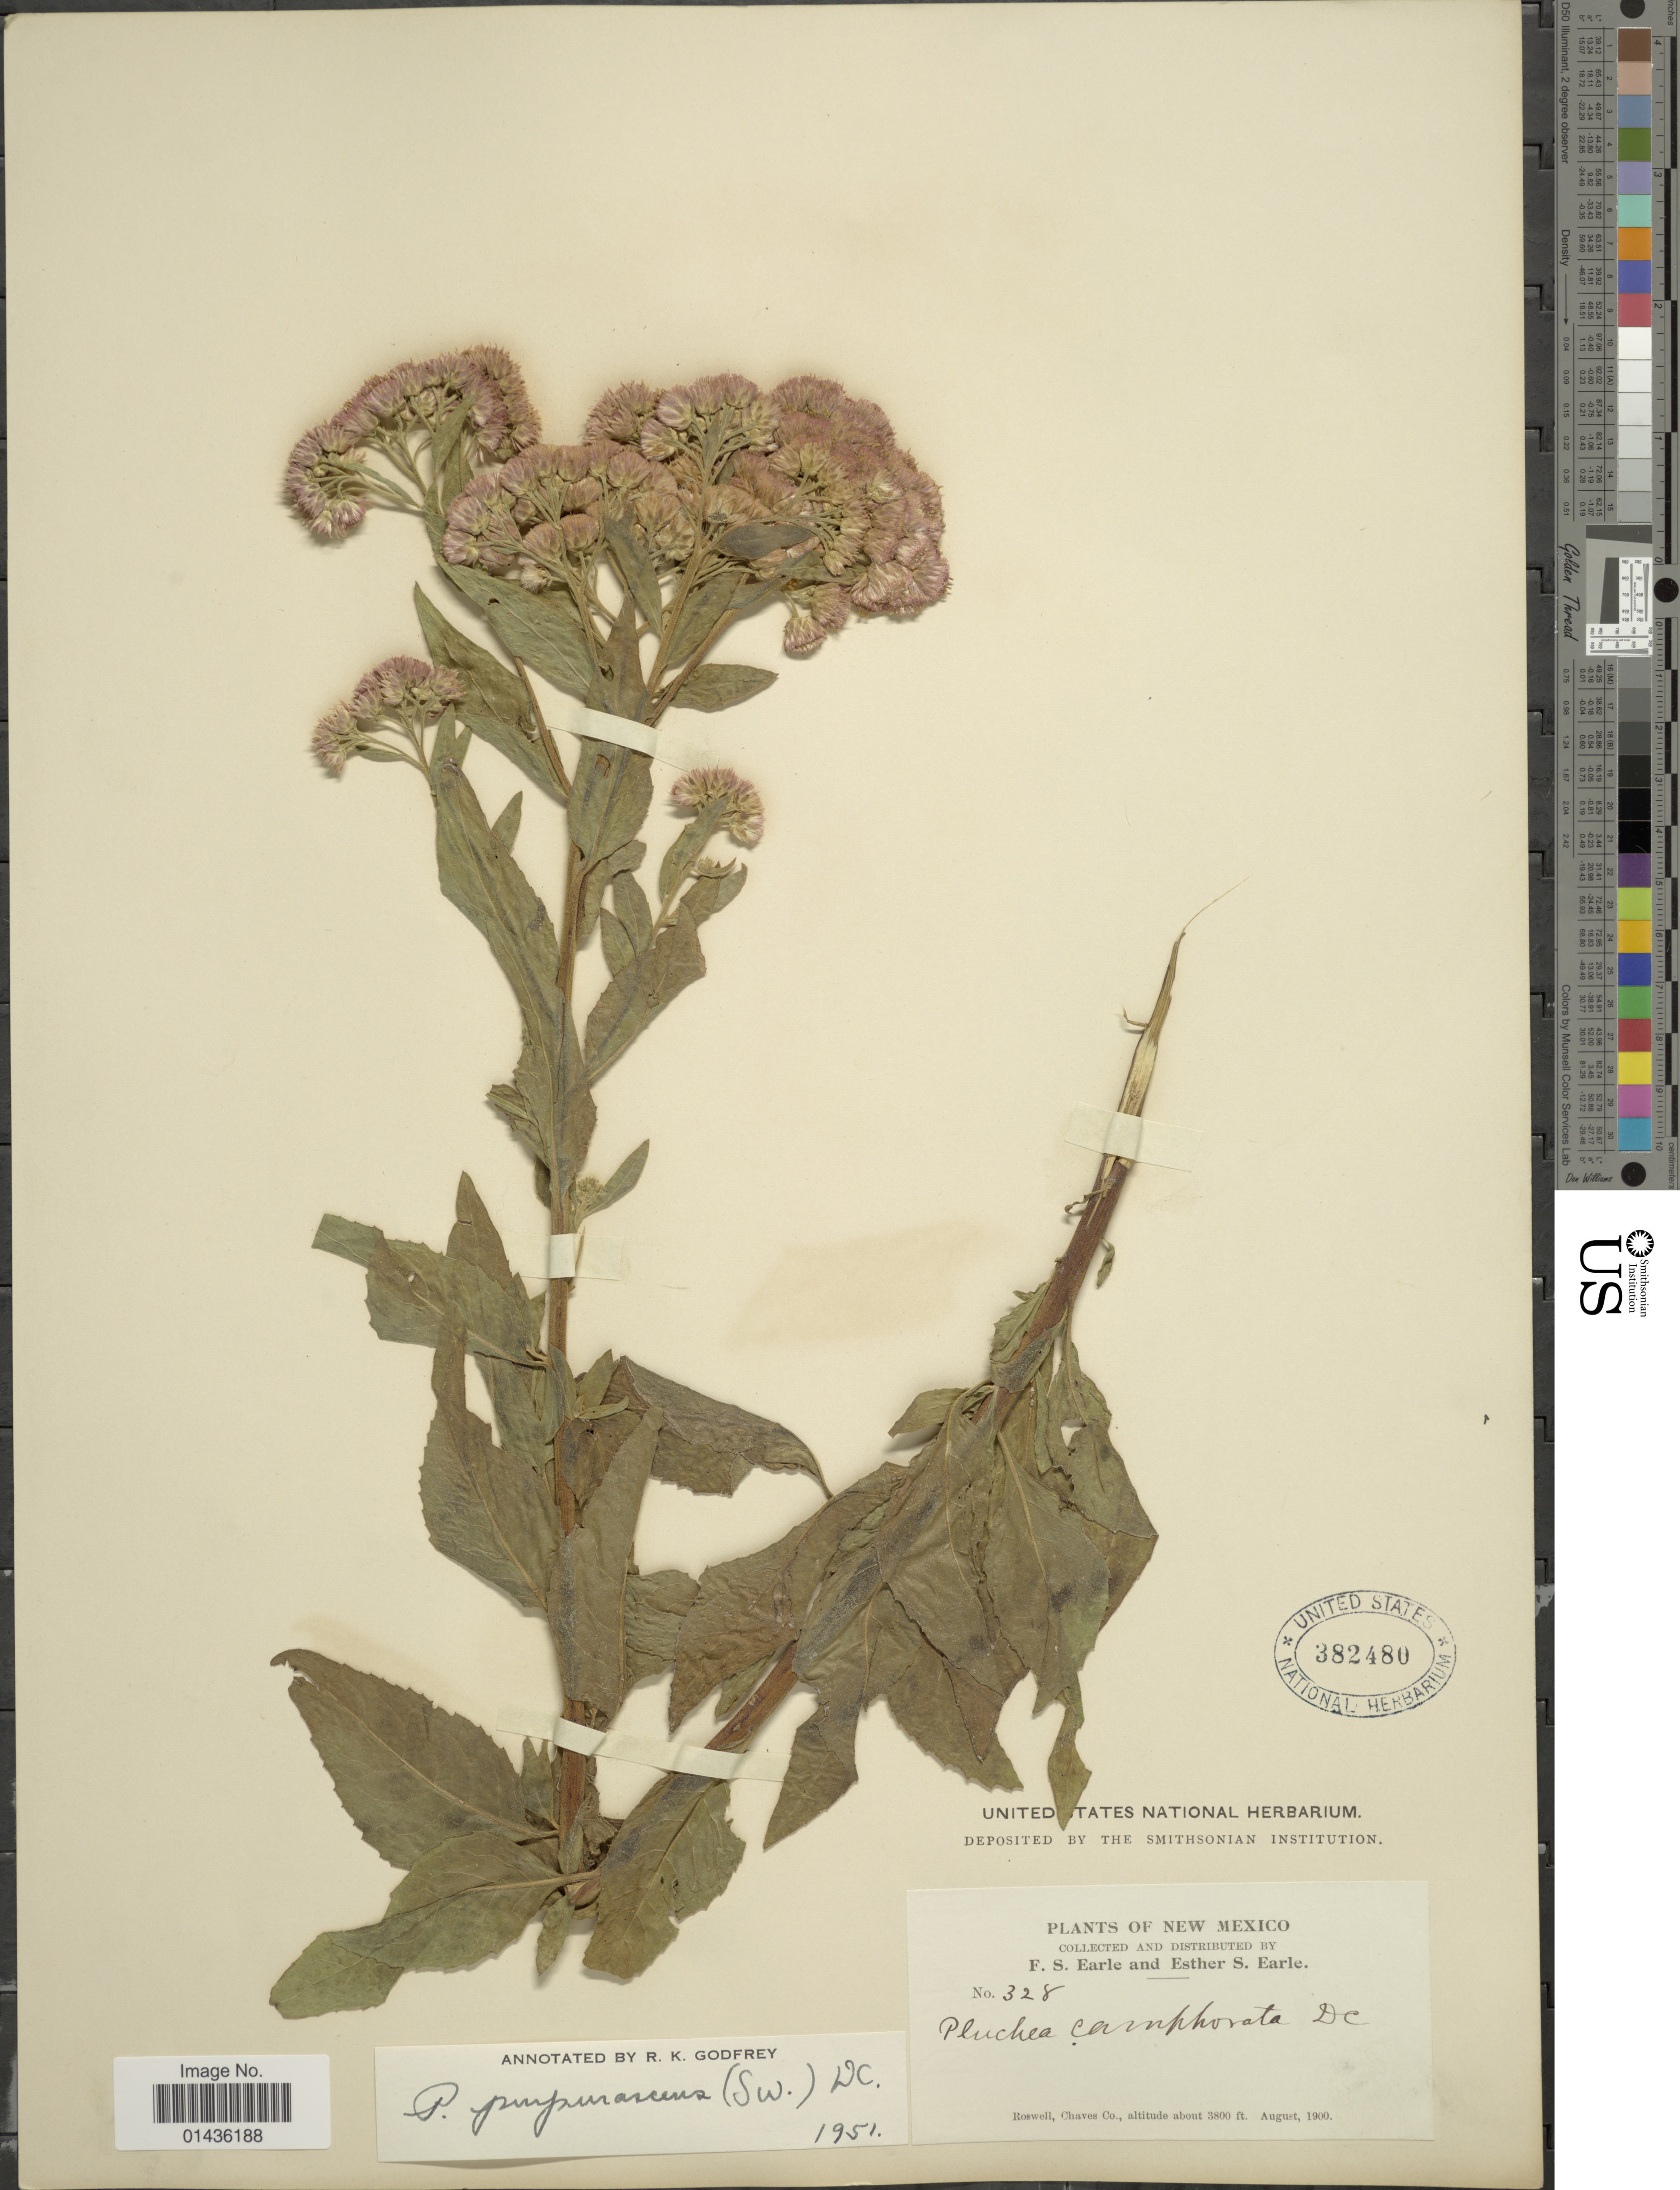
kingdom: Plantae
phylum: Tracheophyta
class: Magnoliopsida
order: Asterales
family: Asteraceae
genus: Pluchea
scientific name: Pluchea odorata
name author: (L.) Cass.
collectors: F. S. Earle & E. S. Earle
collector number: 328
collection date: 1900-08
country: United States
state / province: New Mexico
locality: Roswell, Chaves Co.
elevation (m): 1158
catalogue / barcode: US 382480